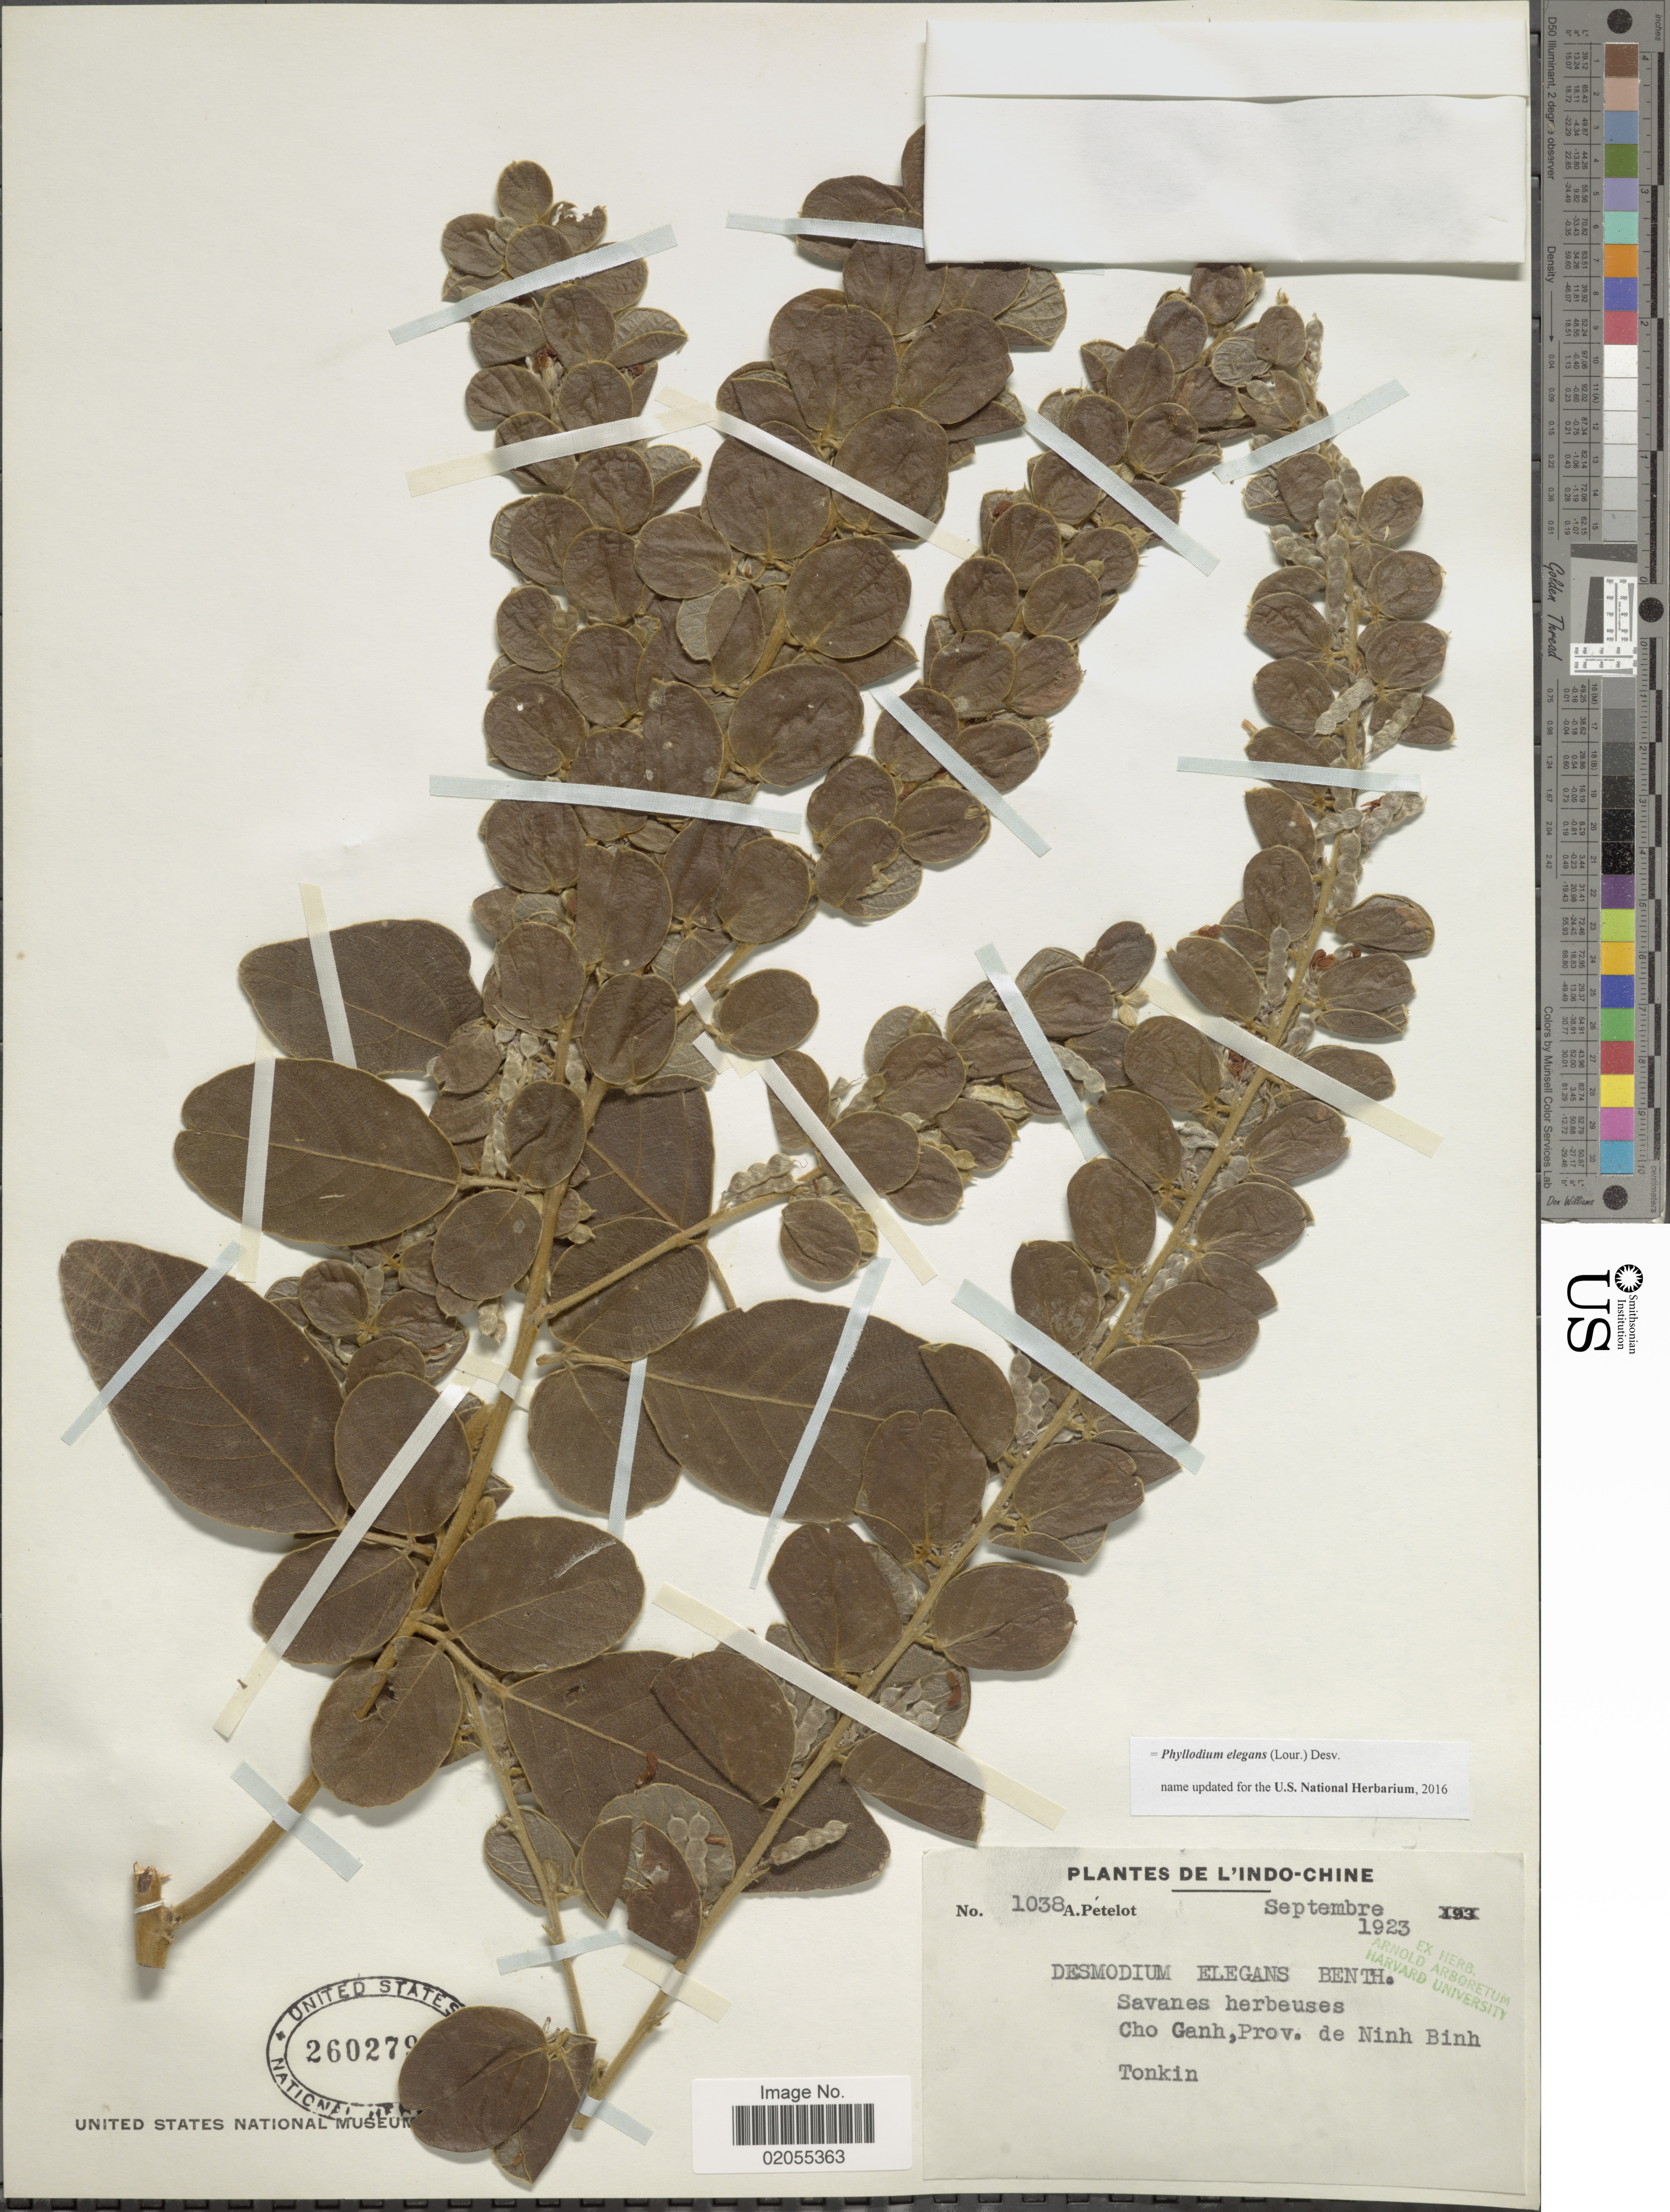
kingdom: Plantae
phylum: Tracheophyta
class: Magnoliopsida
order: Fabales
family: Fabaceae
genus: Phyllodium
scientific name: Phyllodium elegans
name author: (Lour.) Desv.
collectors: A. Petelot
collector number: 1038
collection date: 1923-09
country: Vietnam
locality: Indo-Chine, Cho Ganh, Prov. de Ninh Binh, Tonkin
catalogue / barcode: US 260279